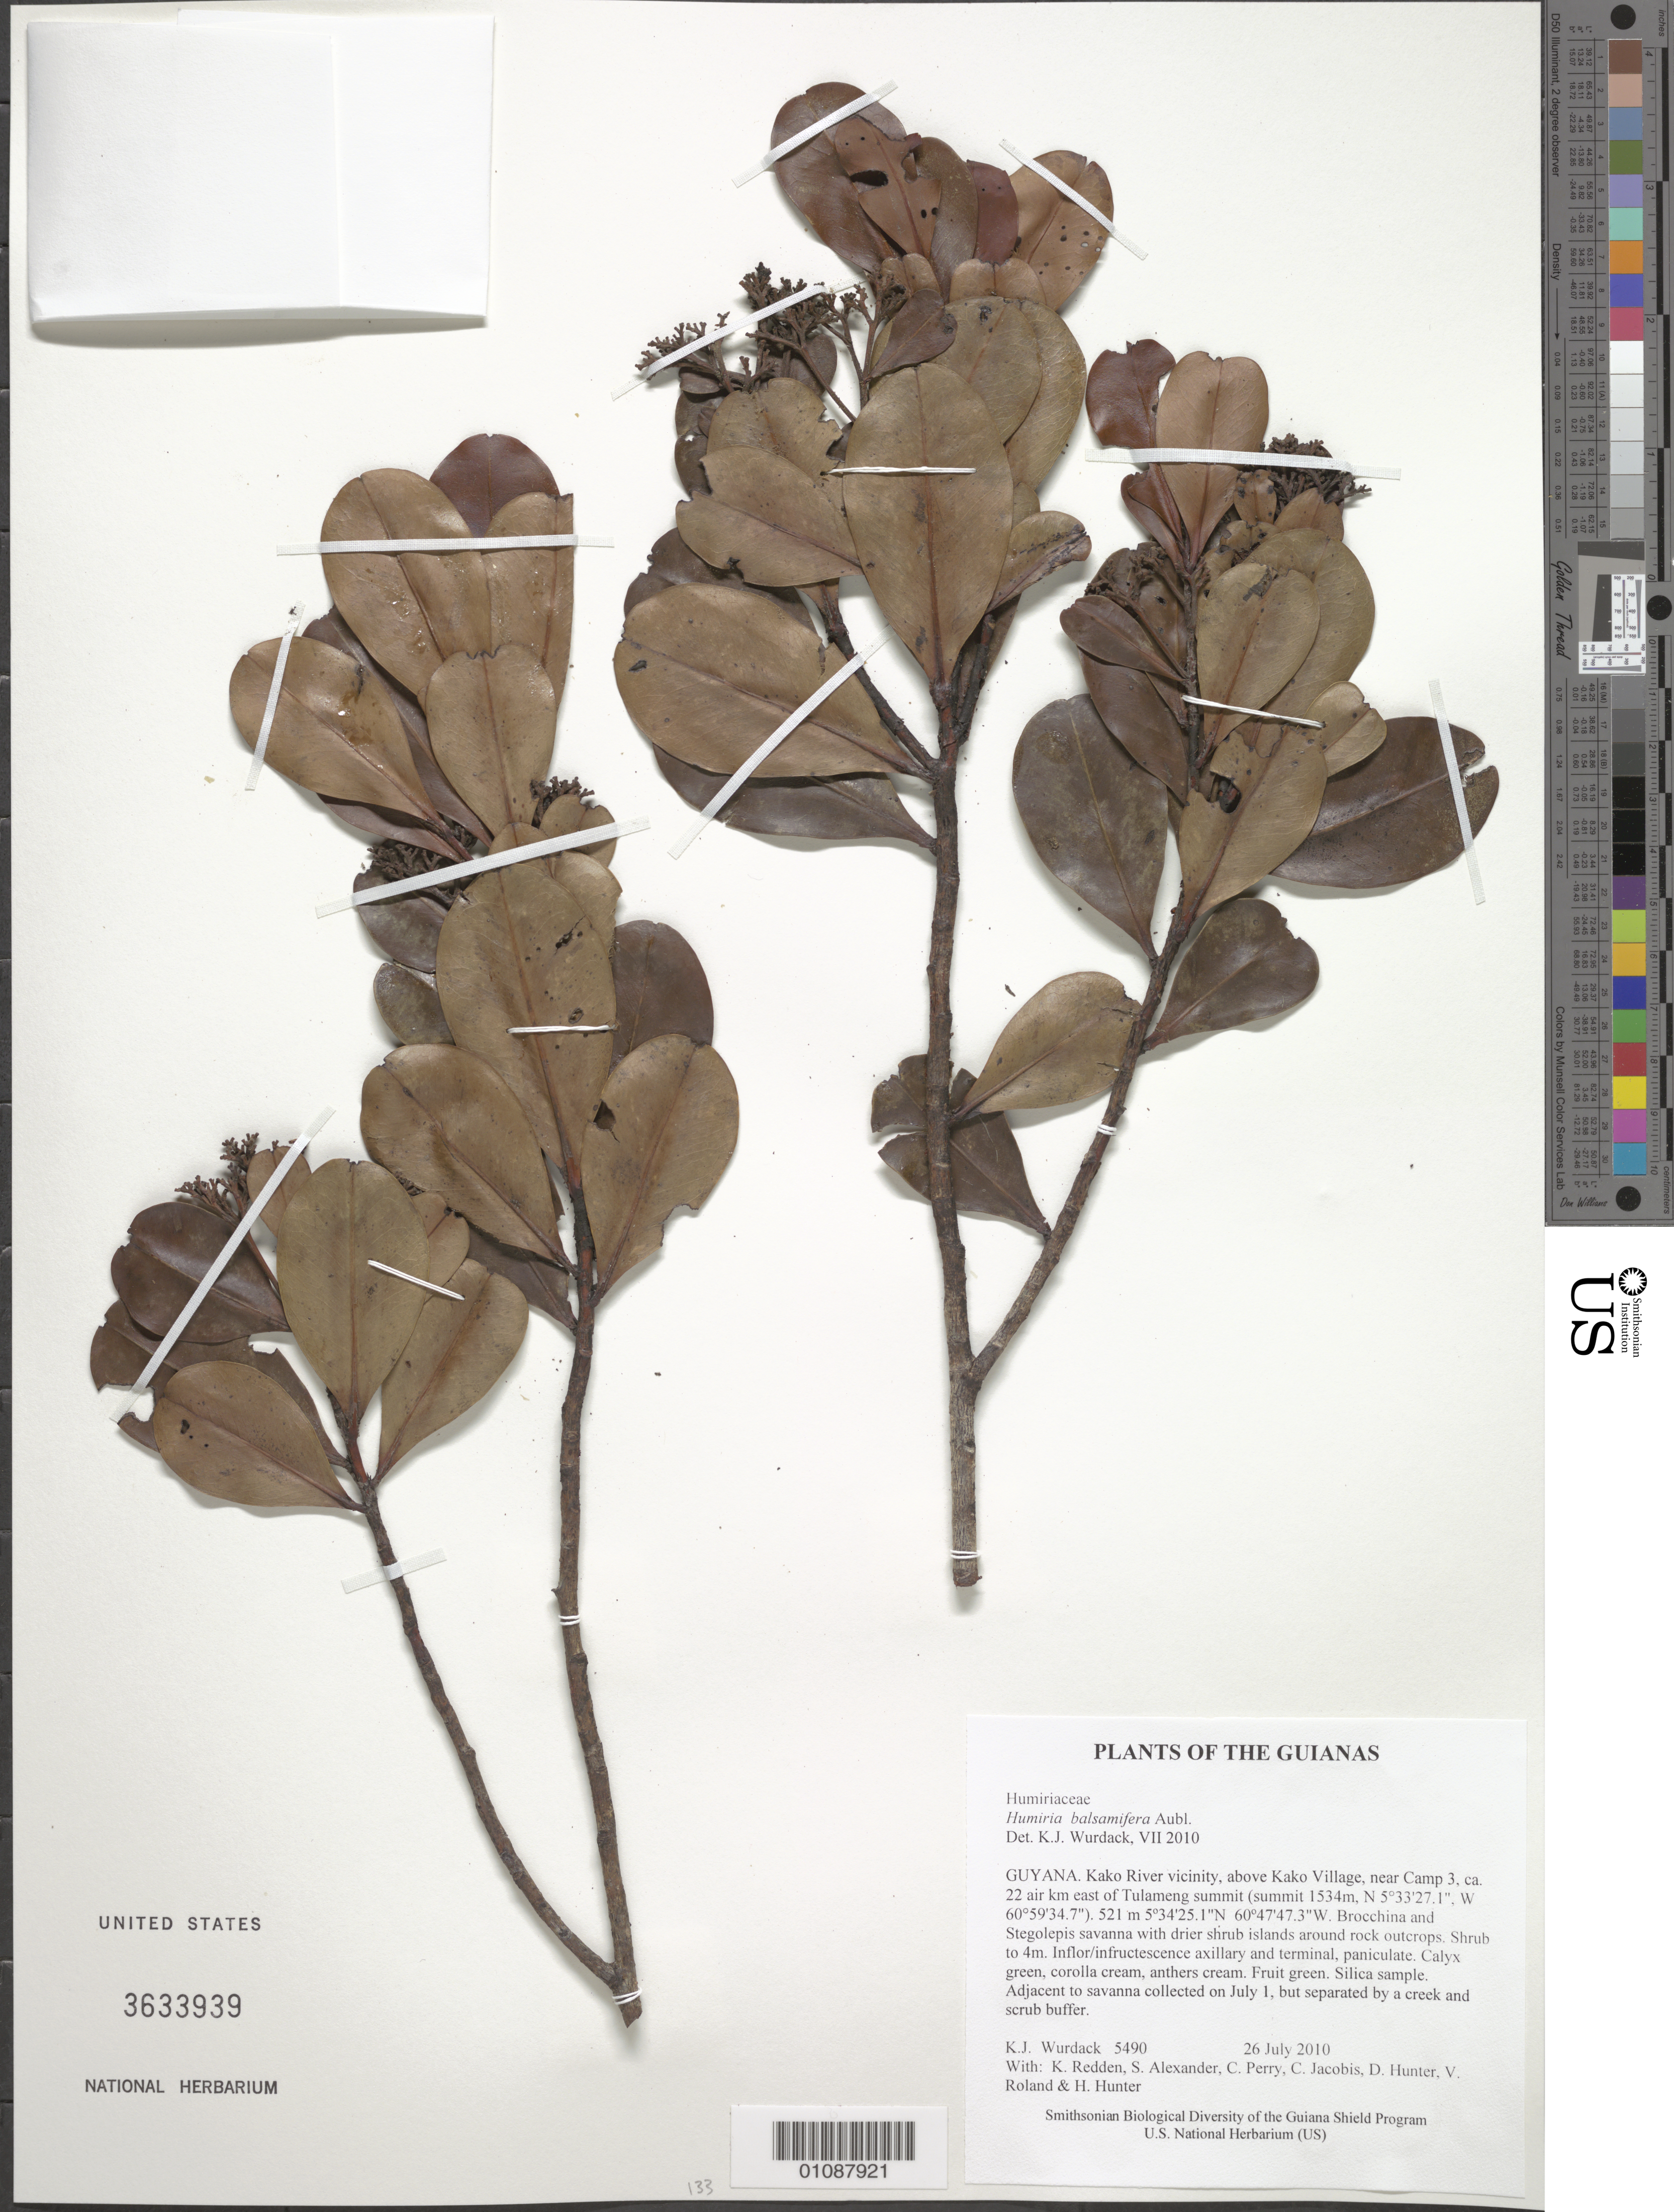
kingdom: Plantae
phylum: Tracheophyta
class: Magnoliopsida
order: Malpighiales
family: Humiriaceae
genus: Humiria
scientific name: Humiria balsamifera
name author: Aubl.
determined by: Wurdack, Kenneth J., (US), Smithsonian Institution - National Museum of Natural History (UNITED STATES)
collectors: K. Wurdack, K. M. Redden, S. N. Alexander, C. Perry, C. Jacobis, D. Hunter, V. Roland & H. Hunter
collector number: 5490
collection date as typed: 26 July 2010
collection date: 2010-07-26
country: Guyana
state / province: Cuyuni-Mazaruni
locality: Kako River vicinity, above Kako Village, near Camp 3, ca. 22 air km east of Tulameng summit (summit 1534m, N 5°33'27.1", W 60°59'34.7")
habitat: Brocchina and Stegolepis savanna with drier shrub islands around rock outcrops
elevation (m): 521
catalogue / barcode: US 3633939